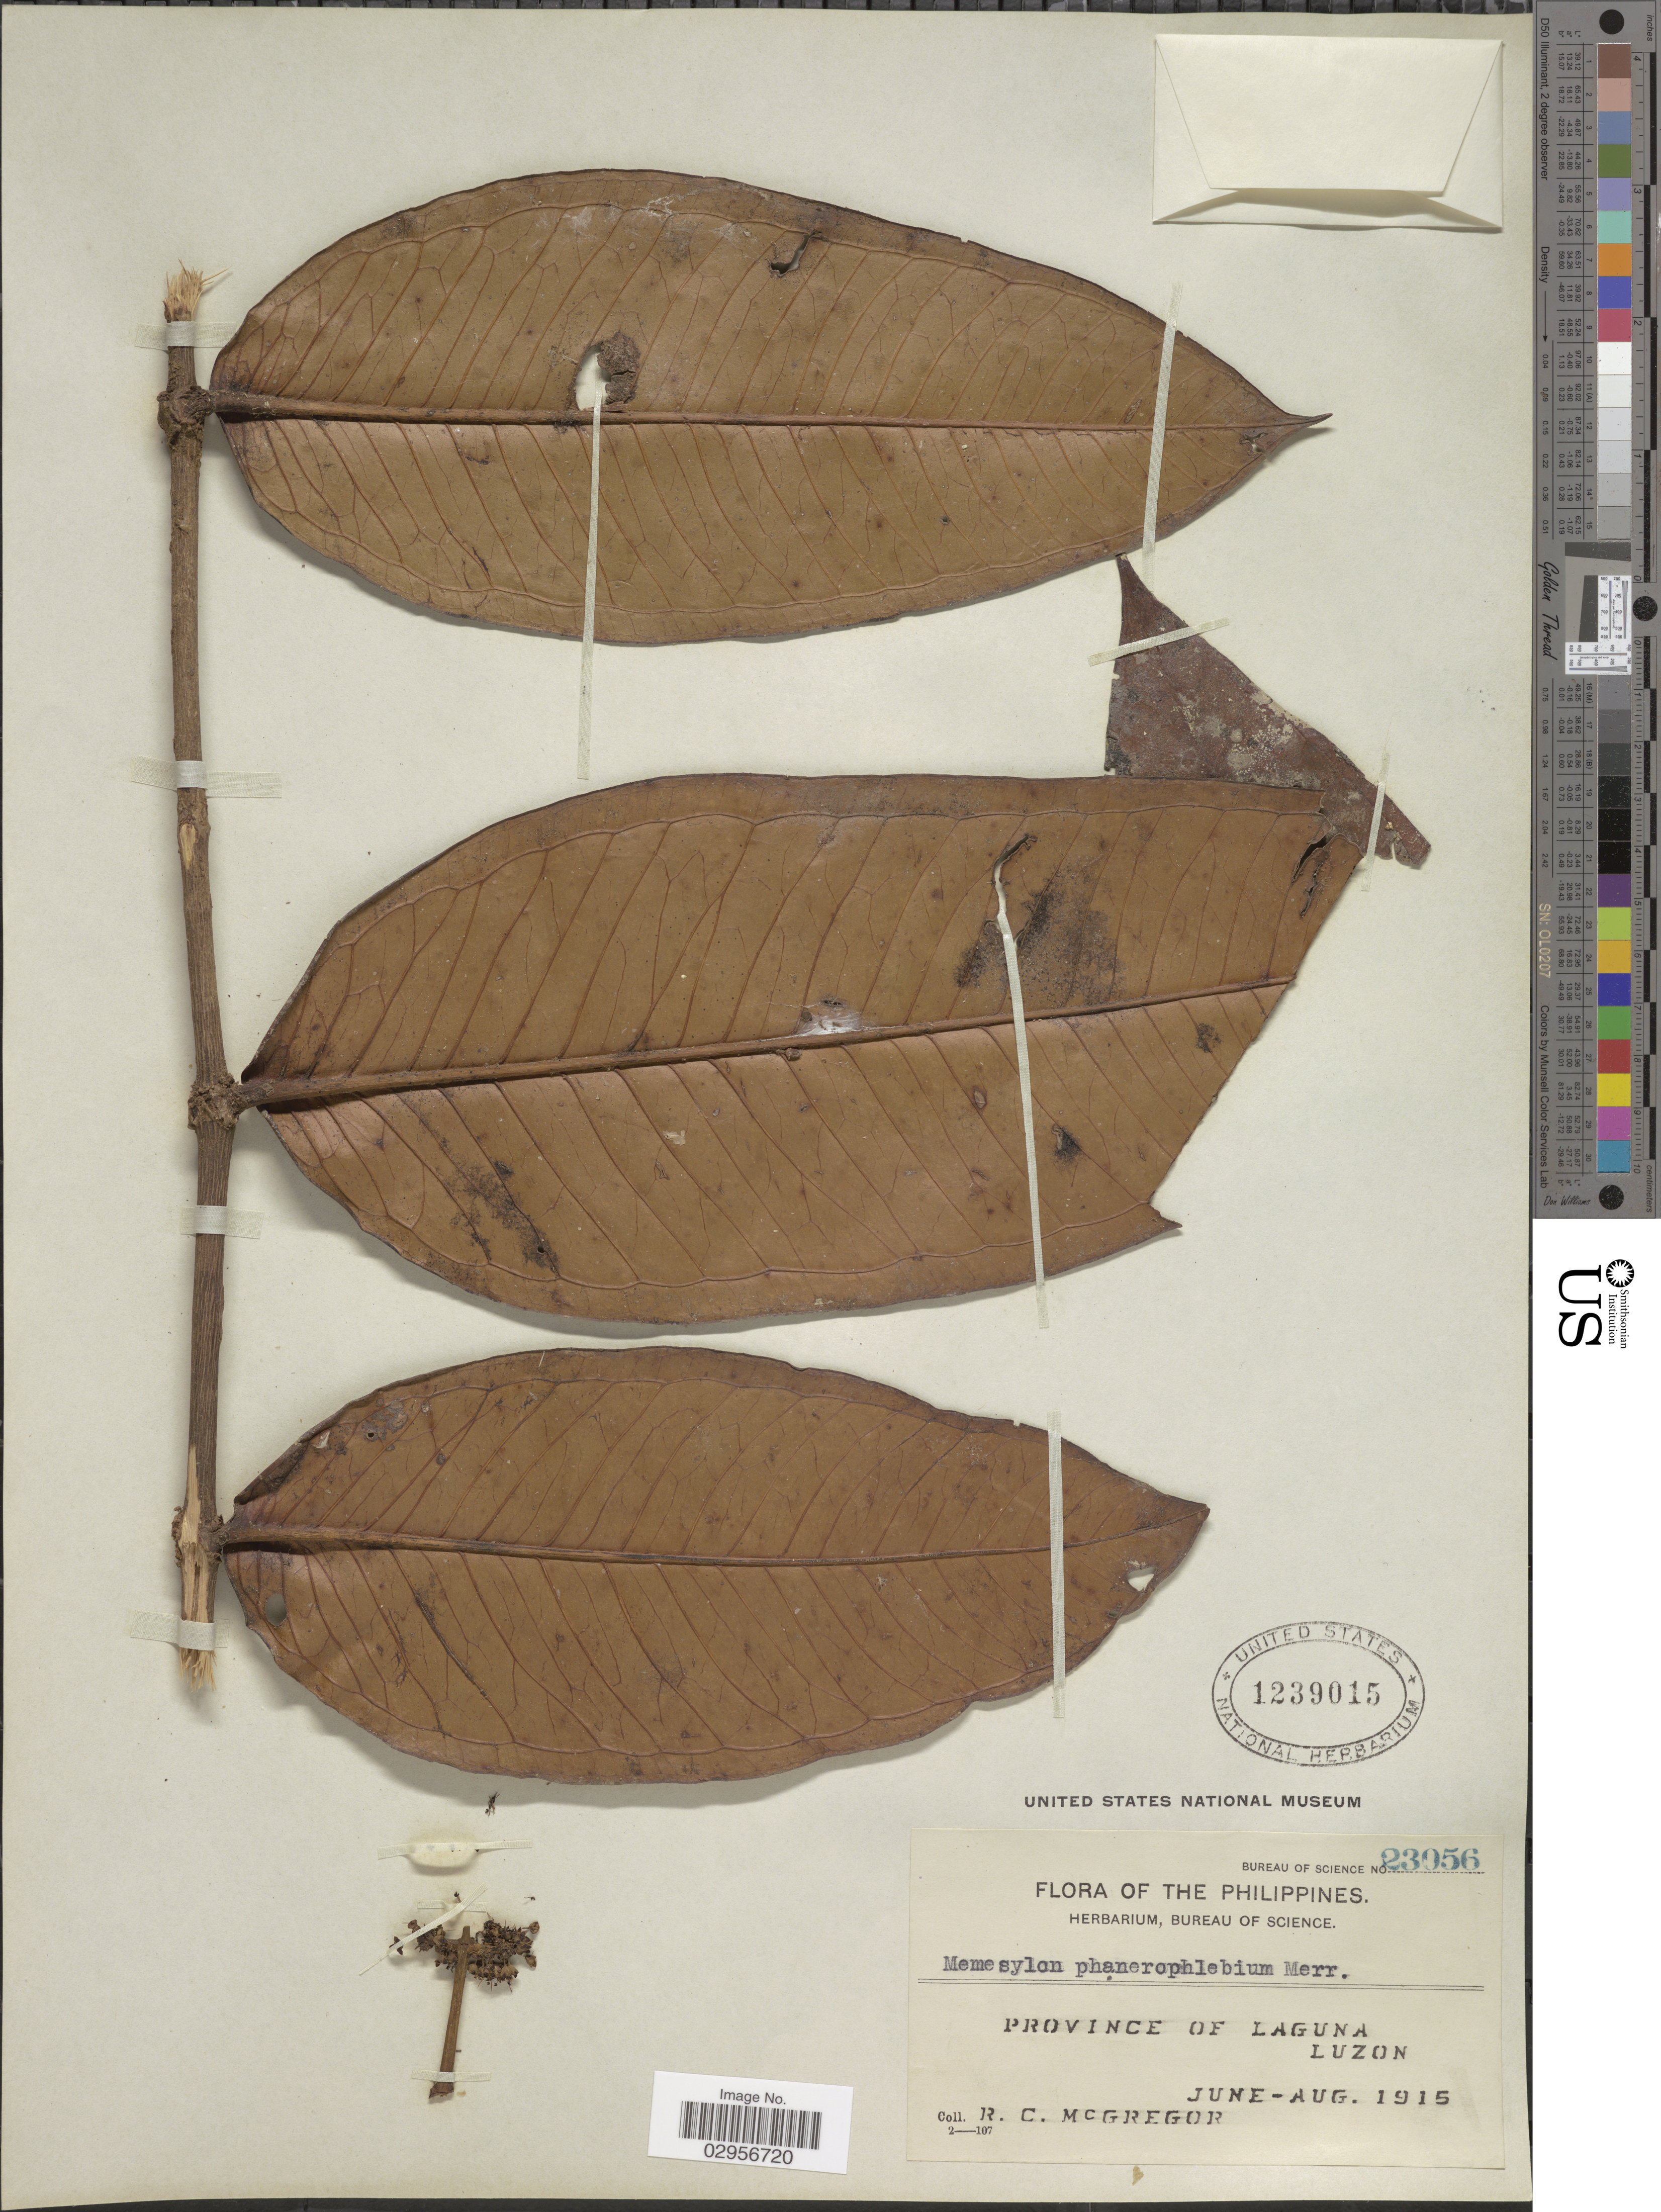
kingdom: Plantae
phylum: Tracheophyta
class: Magnoliopsida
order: Myrtales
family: Melastomataceae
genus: Memecylon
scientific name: Memecylon phanerophlebium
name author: Merr.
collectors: R. C. McGregor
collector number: Bureau of Science 23056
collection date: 1915-06/1915-08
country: Philippines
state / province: Calabarzon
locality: Province of Laguna, Luzon.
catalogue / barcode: US 1239015